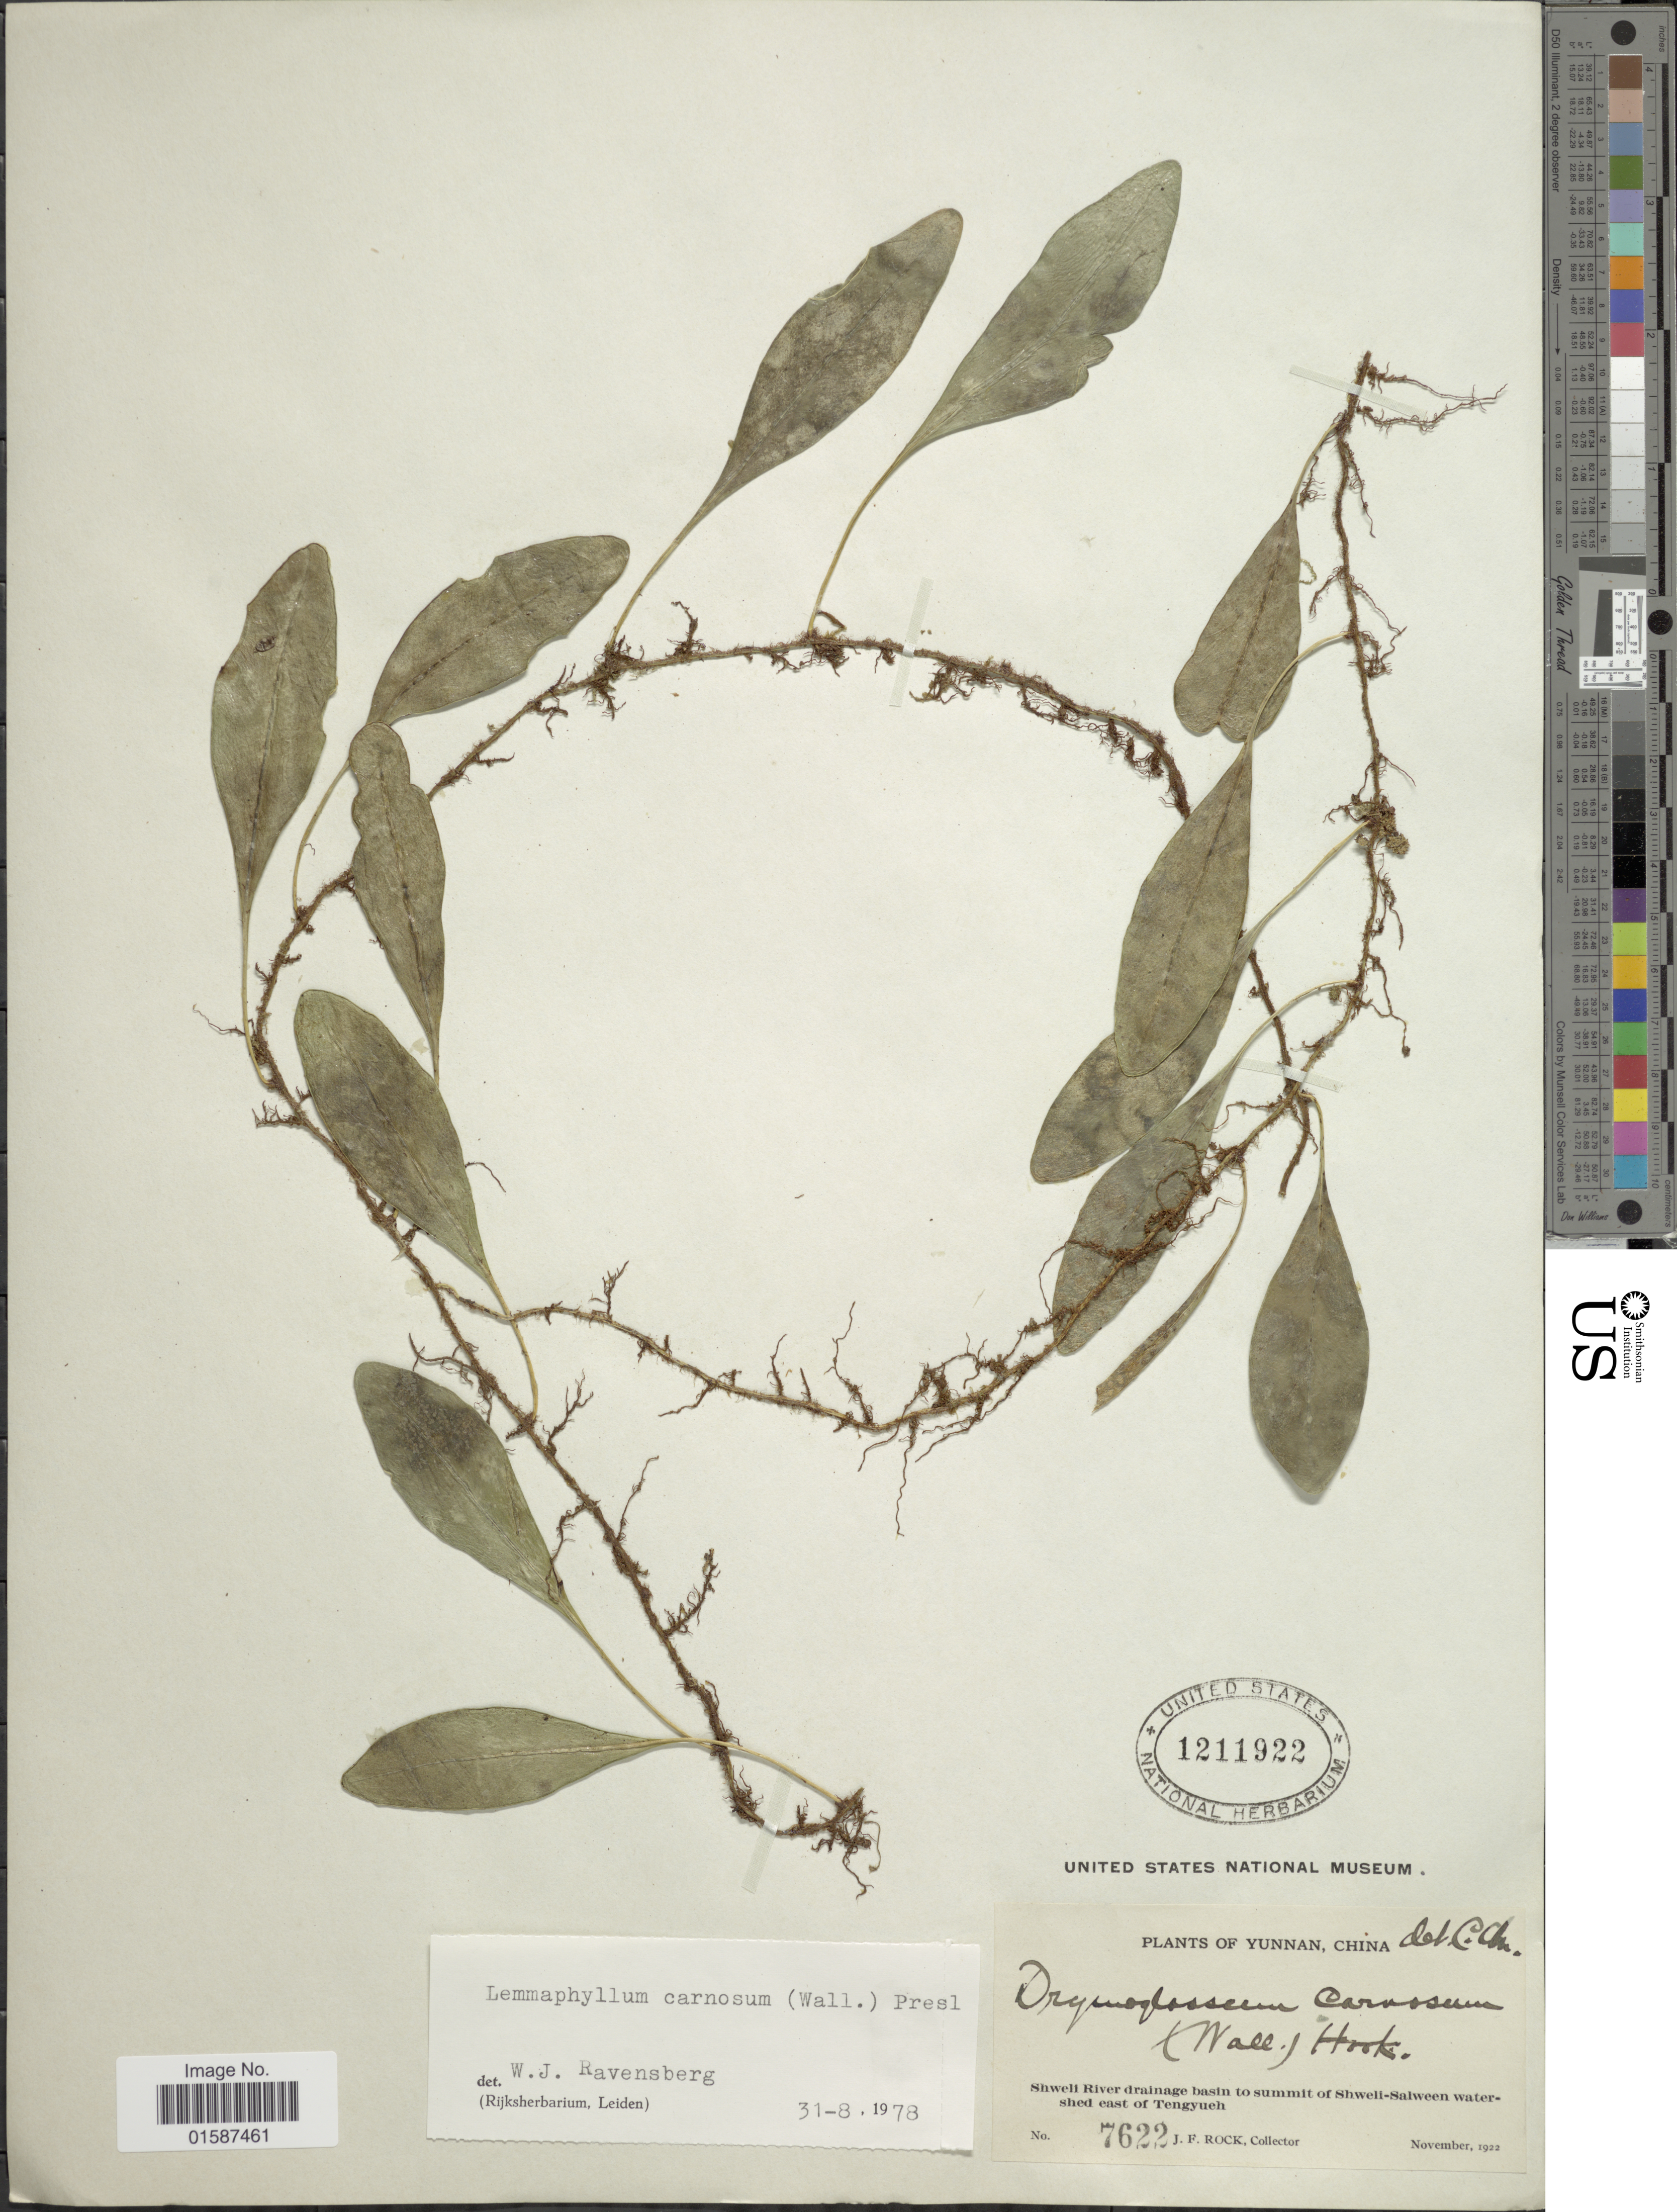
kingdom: Plantae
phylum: Tracheophyta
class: Polypodiopsida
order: Polypodiales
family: Polypodiaceae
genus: Lemmaphyllum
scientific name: Lemmaphyllum carnosum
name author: (J. Sm. ex Hook.) C. Presl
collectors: J. Rock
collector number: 7622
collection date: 1922-11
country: China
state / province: Yunnan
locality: Yunnan, Shweli River drainage basin to summit of Shweli-Salween watershed east of Tengyueh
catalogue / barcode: US 1211922